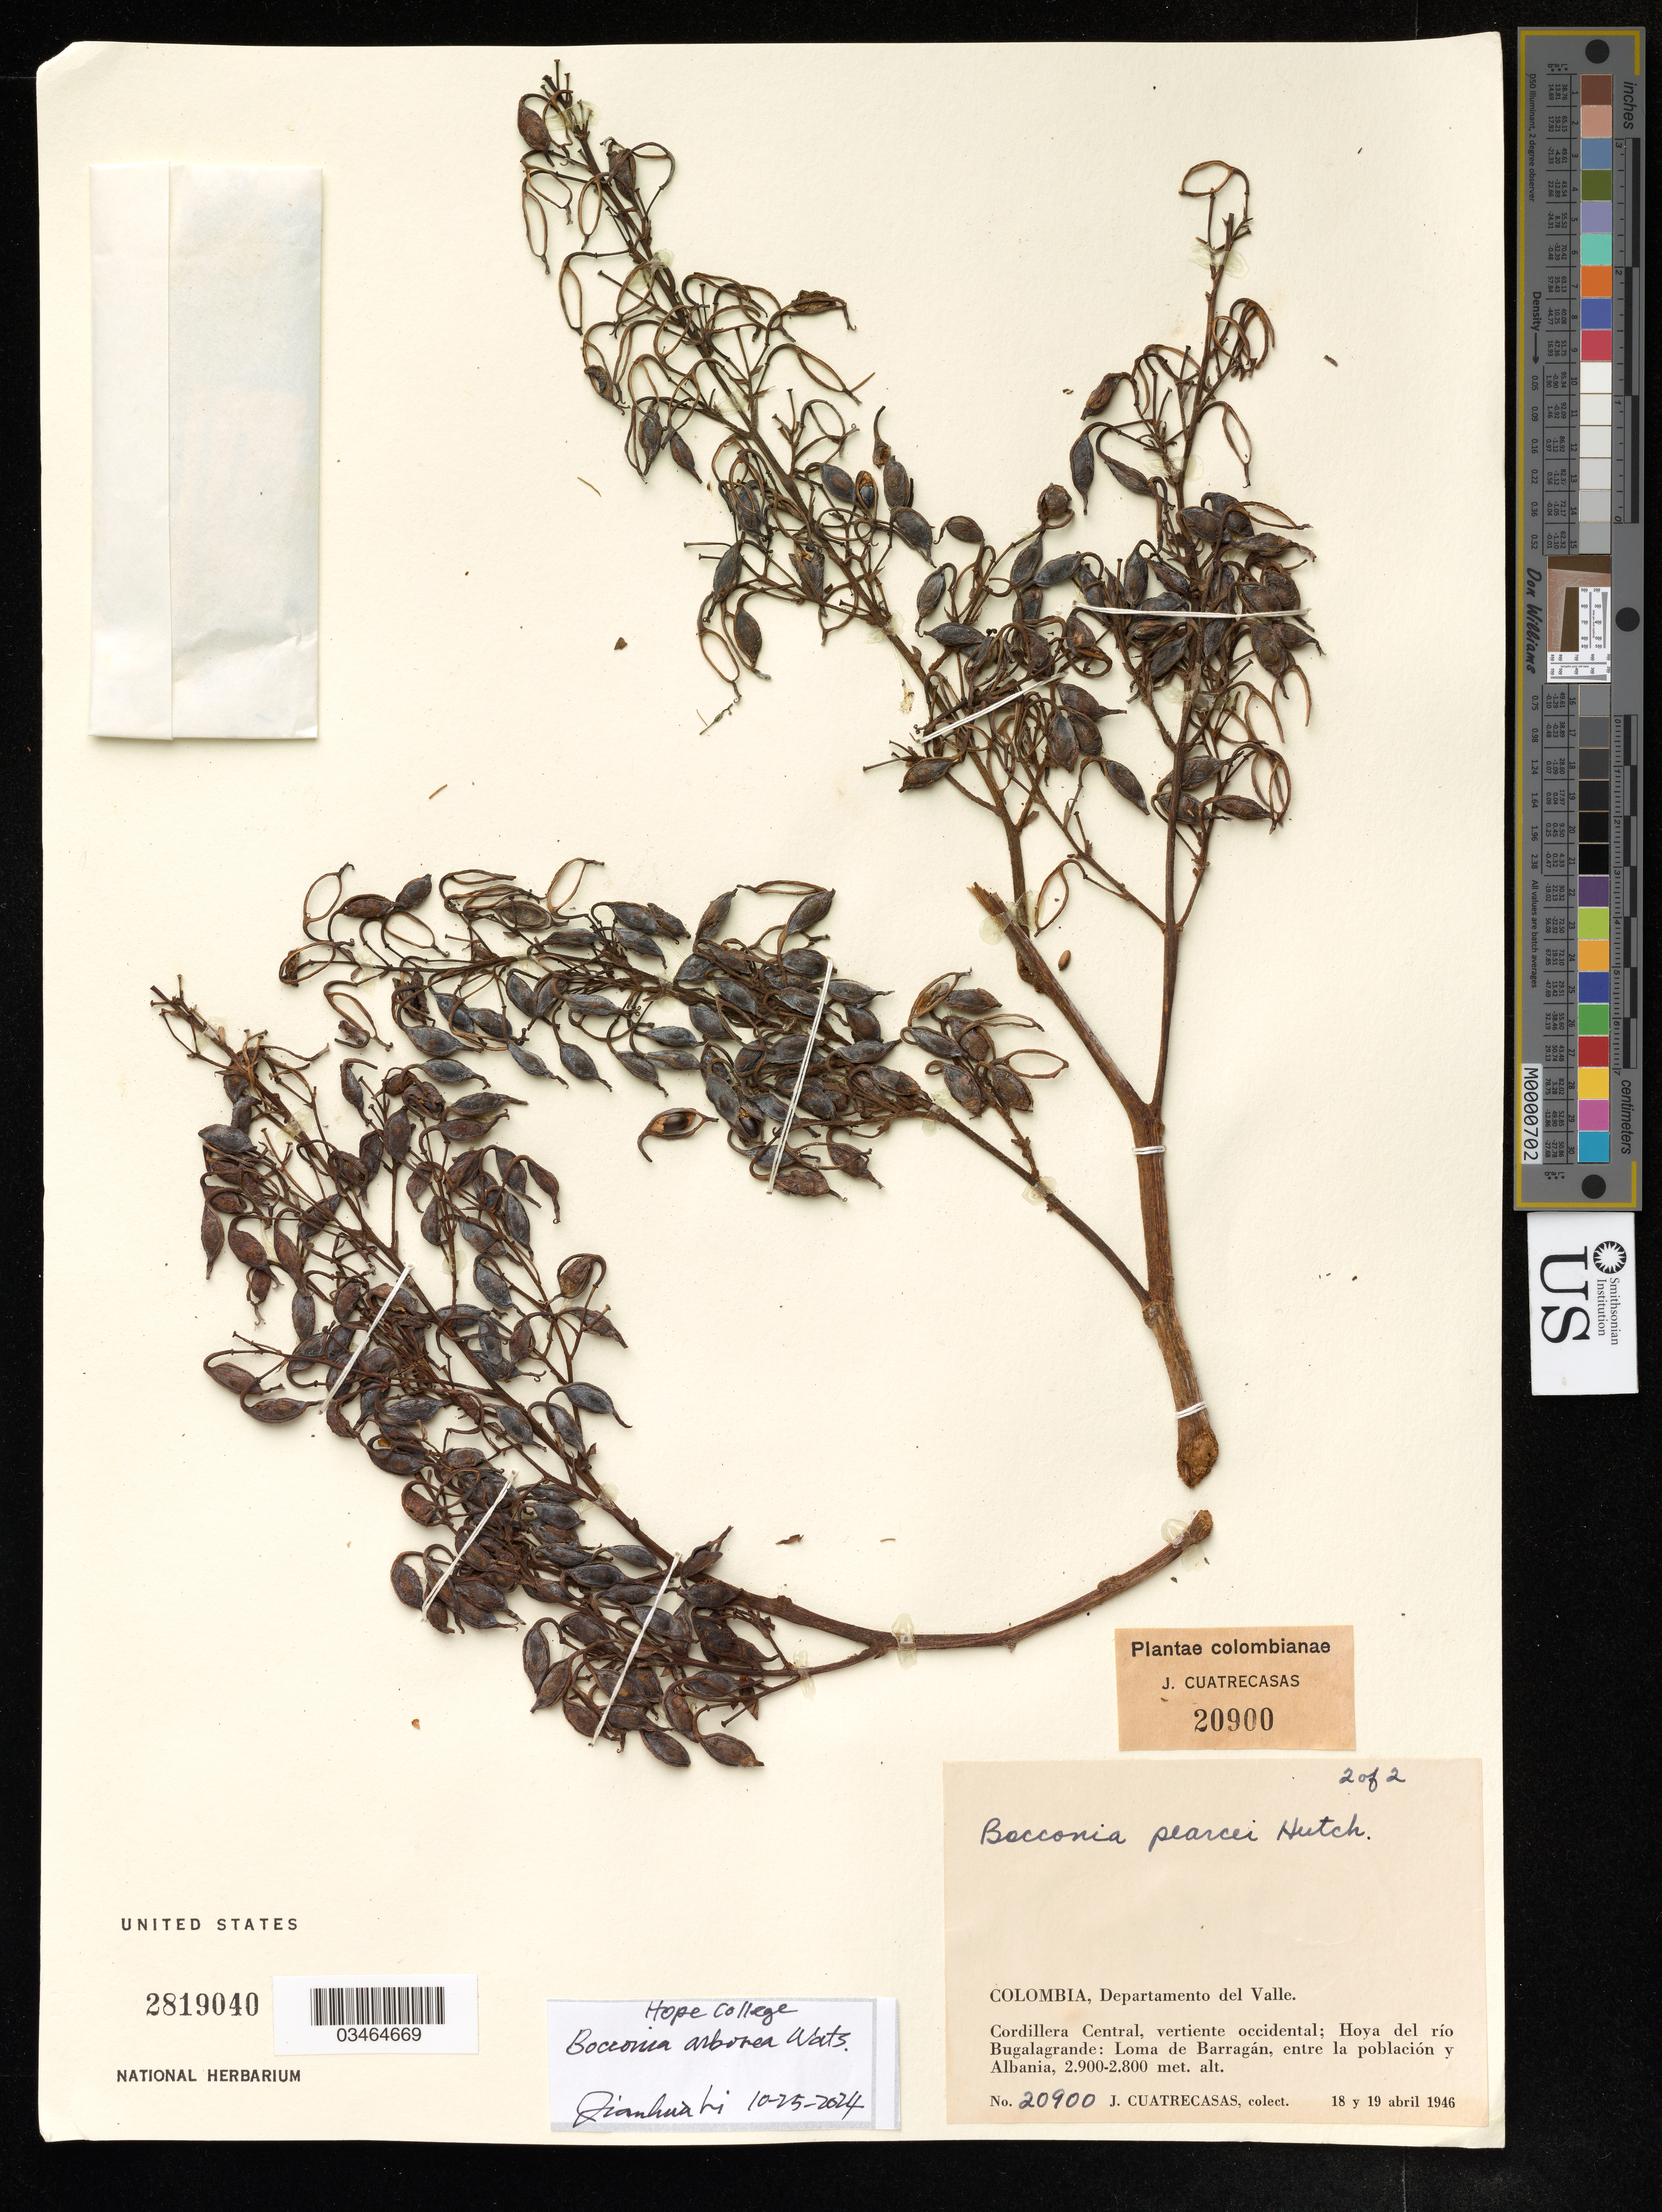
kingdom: Plantae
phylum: Tracheophyta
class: Magnoliopsida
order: Ranunculales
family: Papaveraceae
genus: Bocconia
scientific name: Bocconia arborea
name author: S. Watson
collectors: J. Cuatrecasas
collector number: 20900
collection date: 1946-04-18/1946-04-19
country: Colombia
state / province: Valle del Cauca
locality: Departamento del Valle. Cordillera Central, vertiente occidental; Hoya del río Bugalgrande: Loma de Barragán, entre la población y Albania.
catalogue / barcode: US 2819040